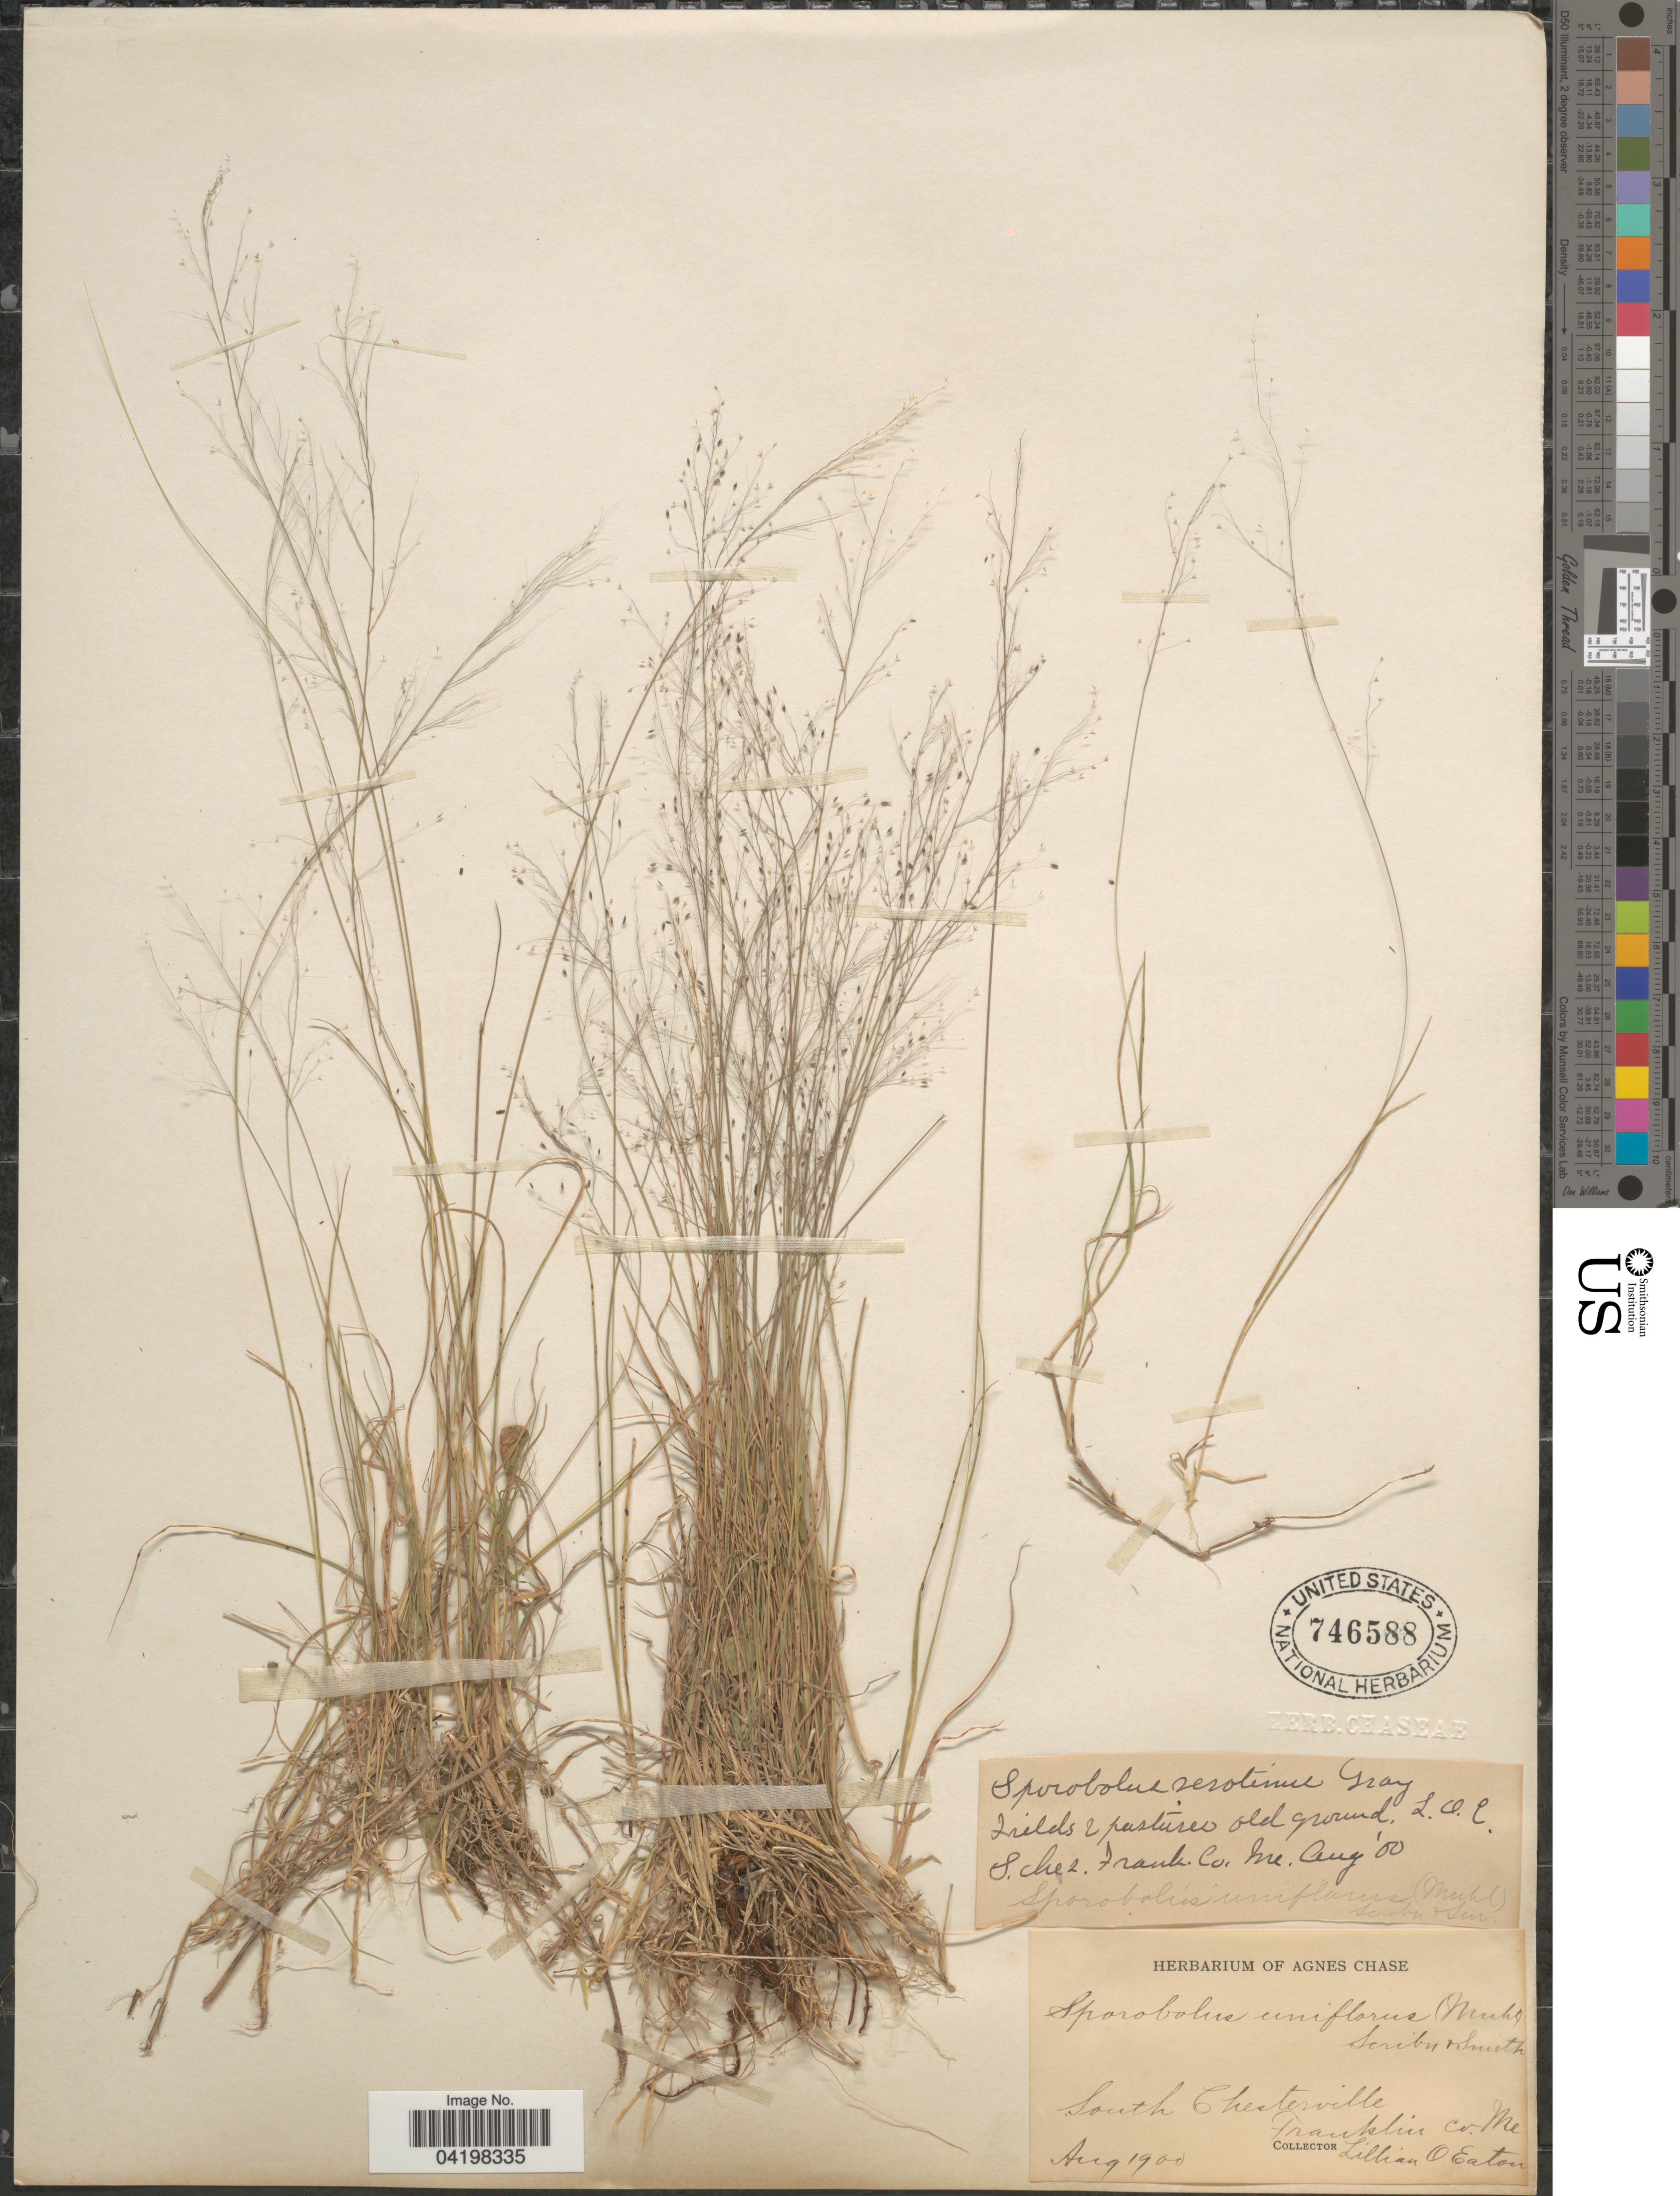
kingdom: Plantae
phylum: Tracheophyta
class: Liliopsida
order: Poales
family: Poaceae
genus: Muhlenbergia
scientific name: Muhlenbergia uniflora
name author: (Muhl.) Fernald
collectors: L. O. Eaton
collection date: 1900-08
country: United States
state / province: Maine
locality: South Chesterville Franklin Co.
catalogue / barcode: US 746588